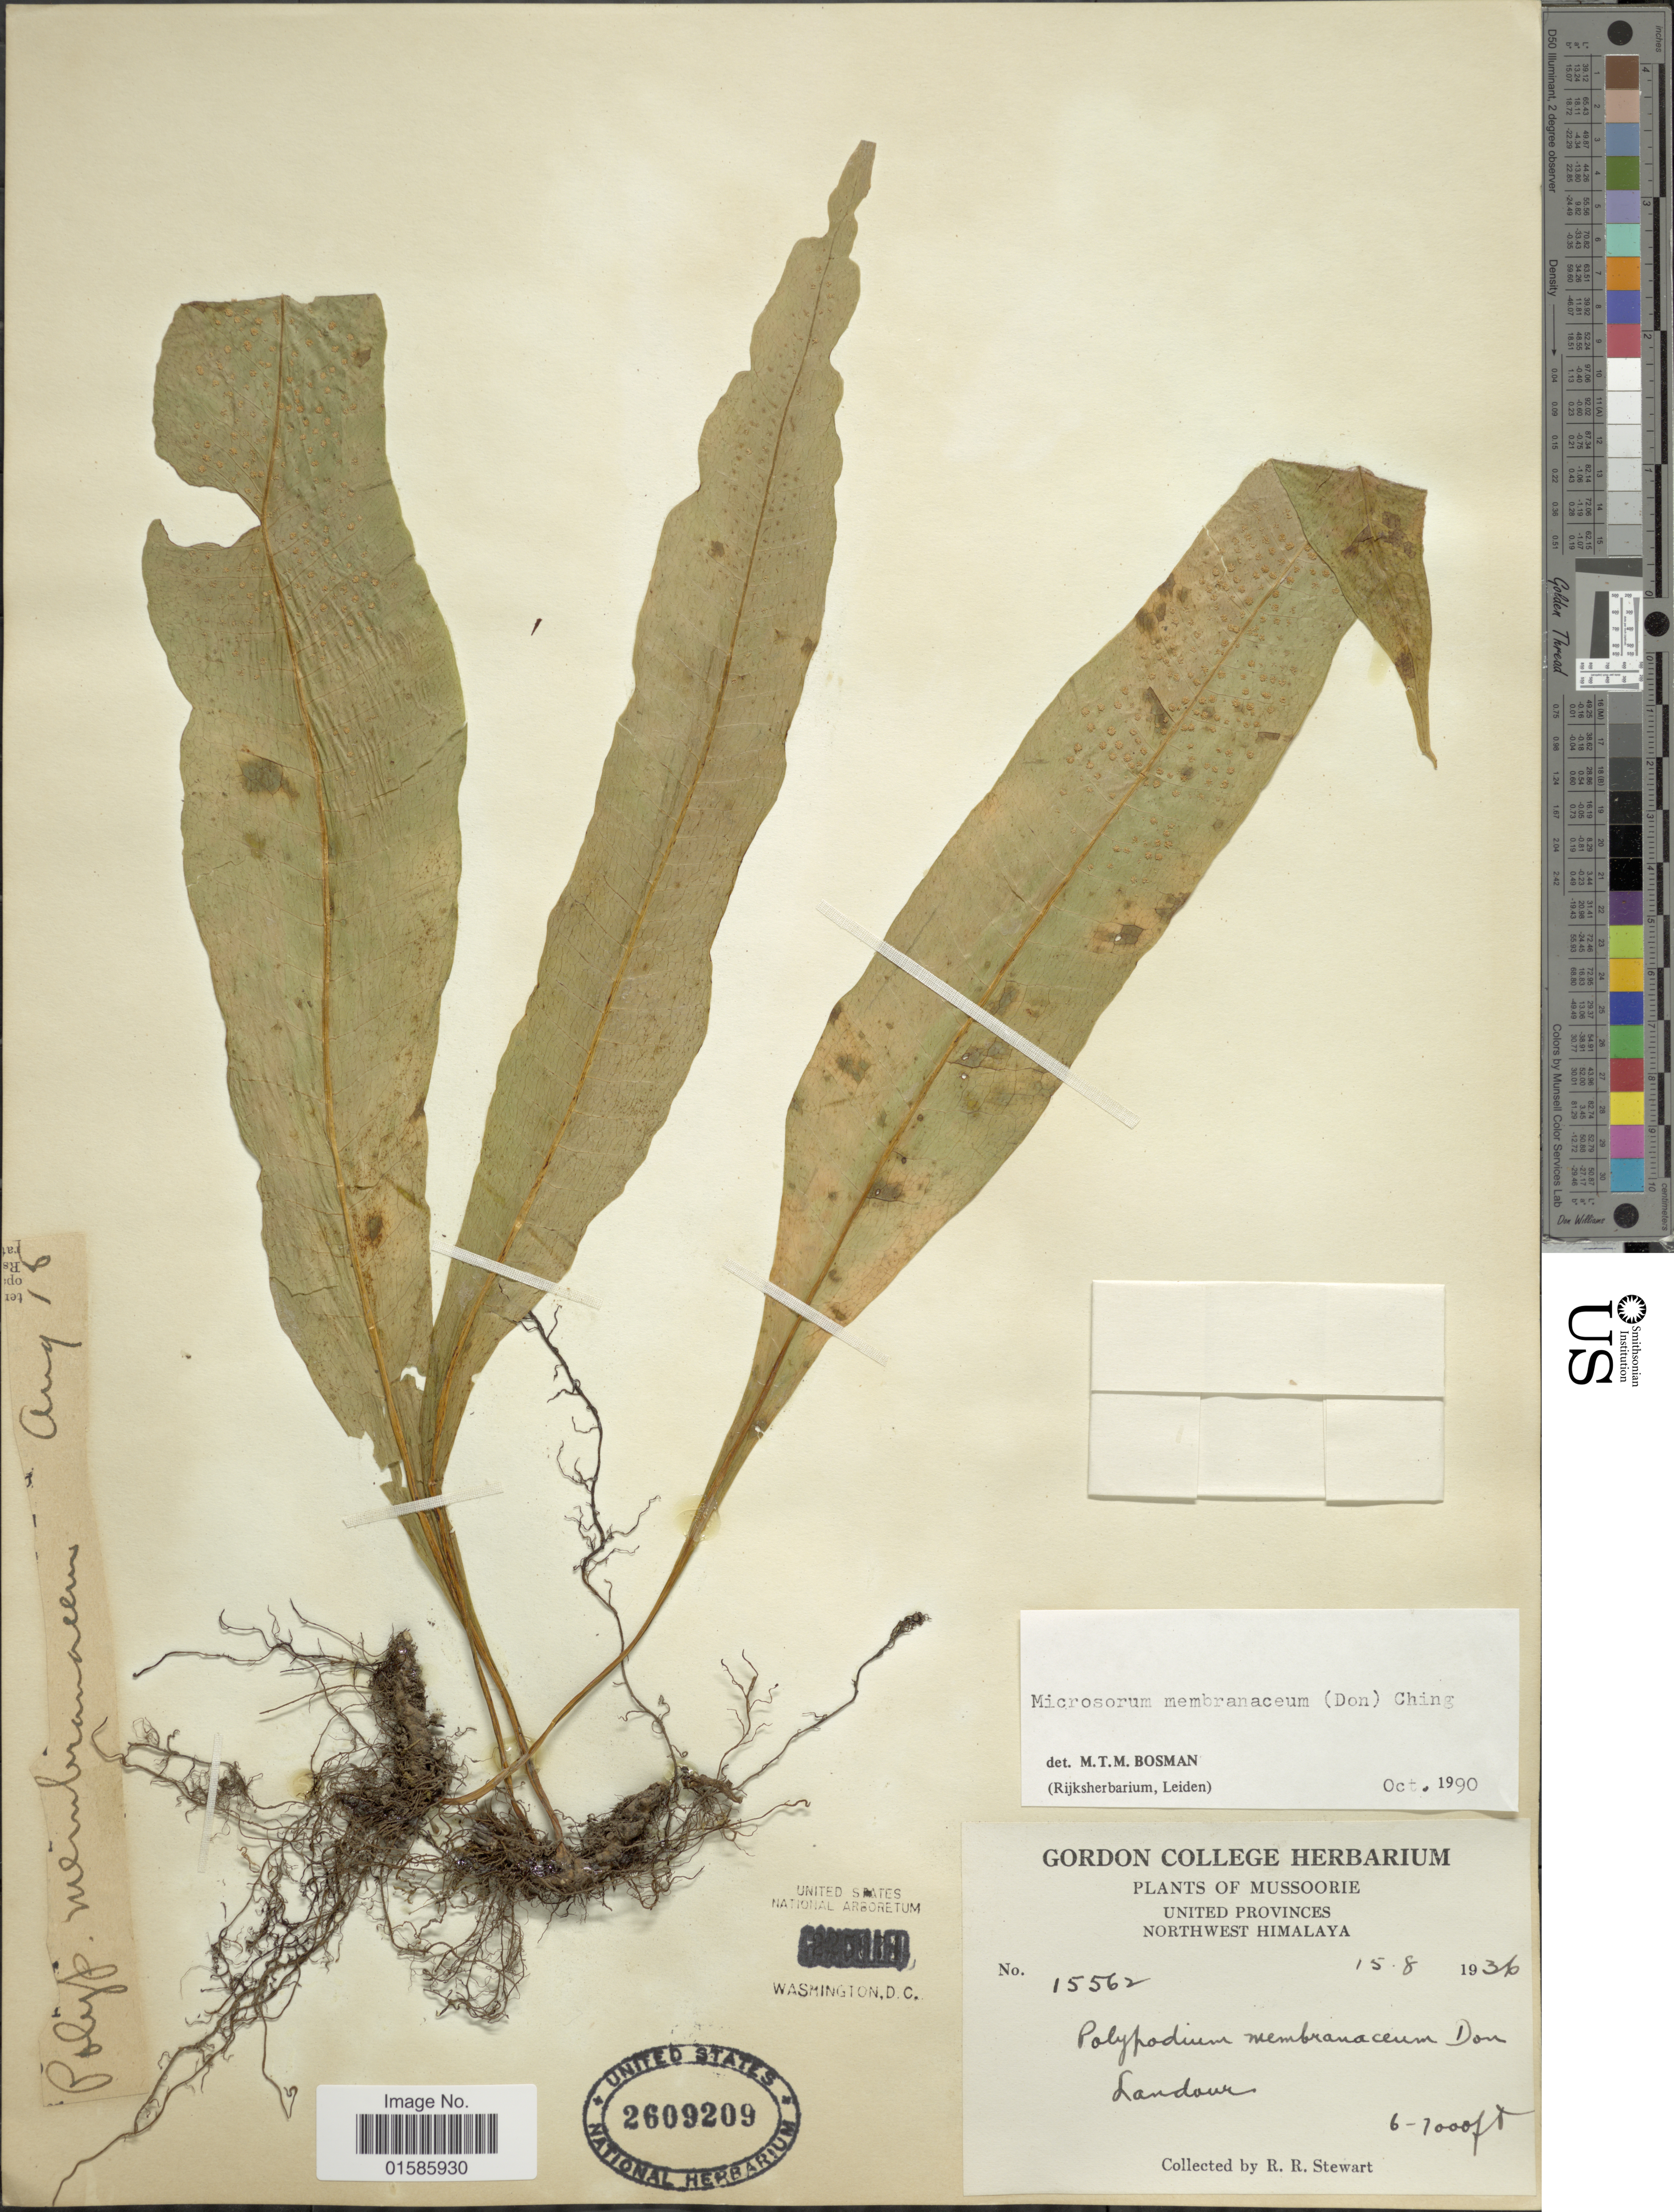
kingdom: Plantae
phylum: Tracheophyta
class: Polypodiopsida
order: Polypodiales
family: Polypodiaceae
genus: Microsorum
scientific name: Microsorum membranaceum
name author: (D. Don) Ching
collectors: R. R. Stewart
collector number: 15562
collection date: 1936-08-15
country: India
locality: Mussoorie, Northwest Himalaya, Landour, United Provinces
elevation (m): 1829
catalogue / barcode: US 2609209